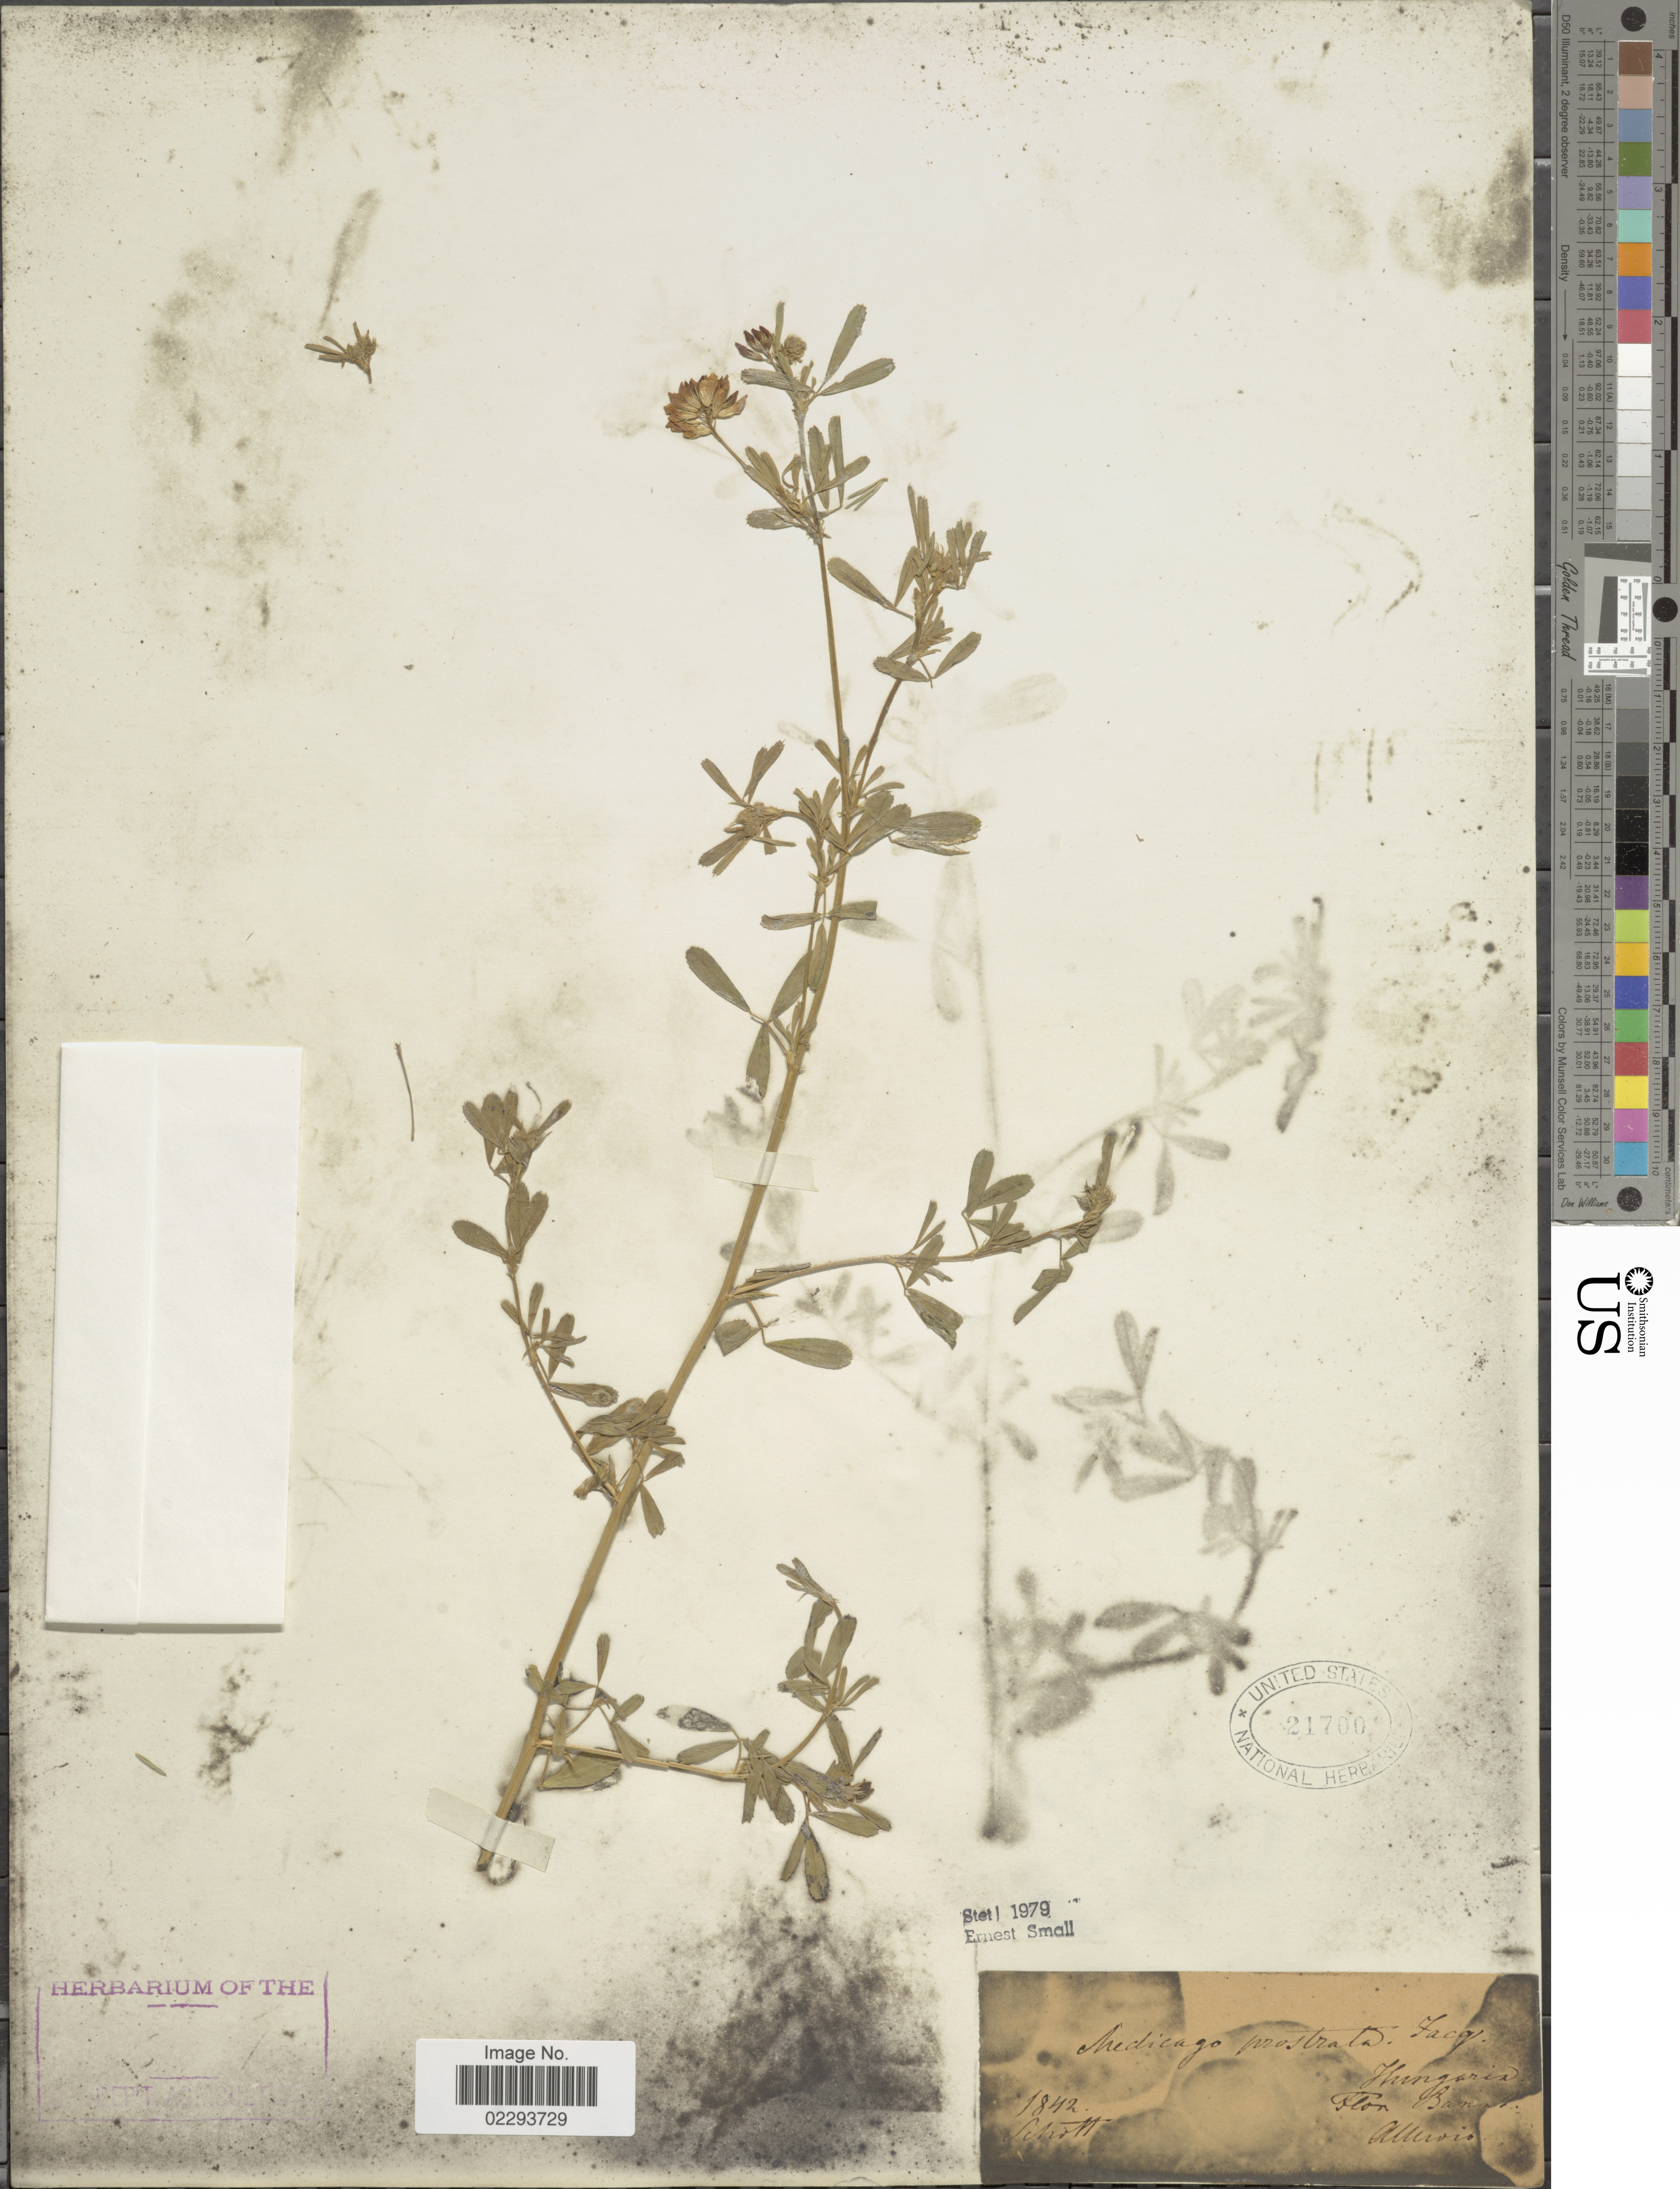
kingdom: Plantae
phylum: Tracheophyta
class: Magnoliopsida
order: Fabales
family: Fabaceae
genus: Medicago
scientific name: Medicago prostrata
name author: Jacq.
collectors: Schott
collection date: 1842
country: Hungary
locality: Hungaria. Alluvio [interpreted].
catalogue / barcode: US 21700